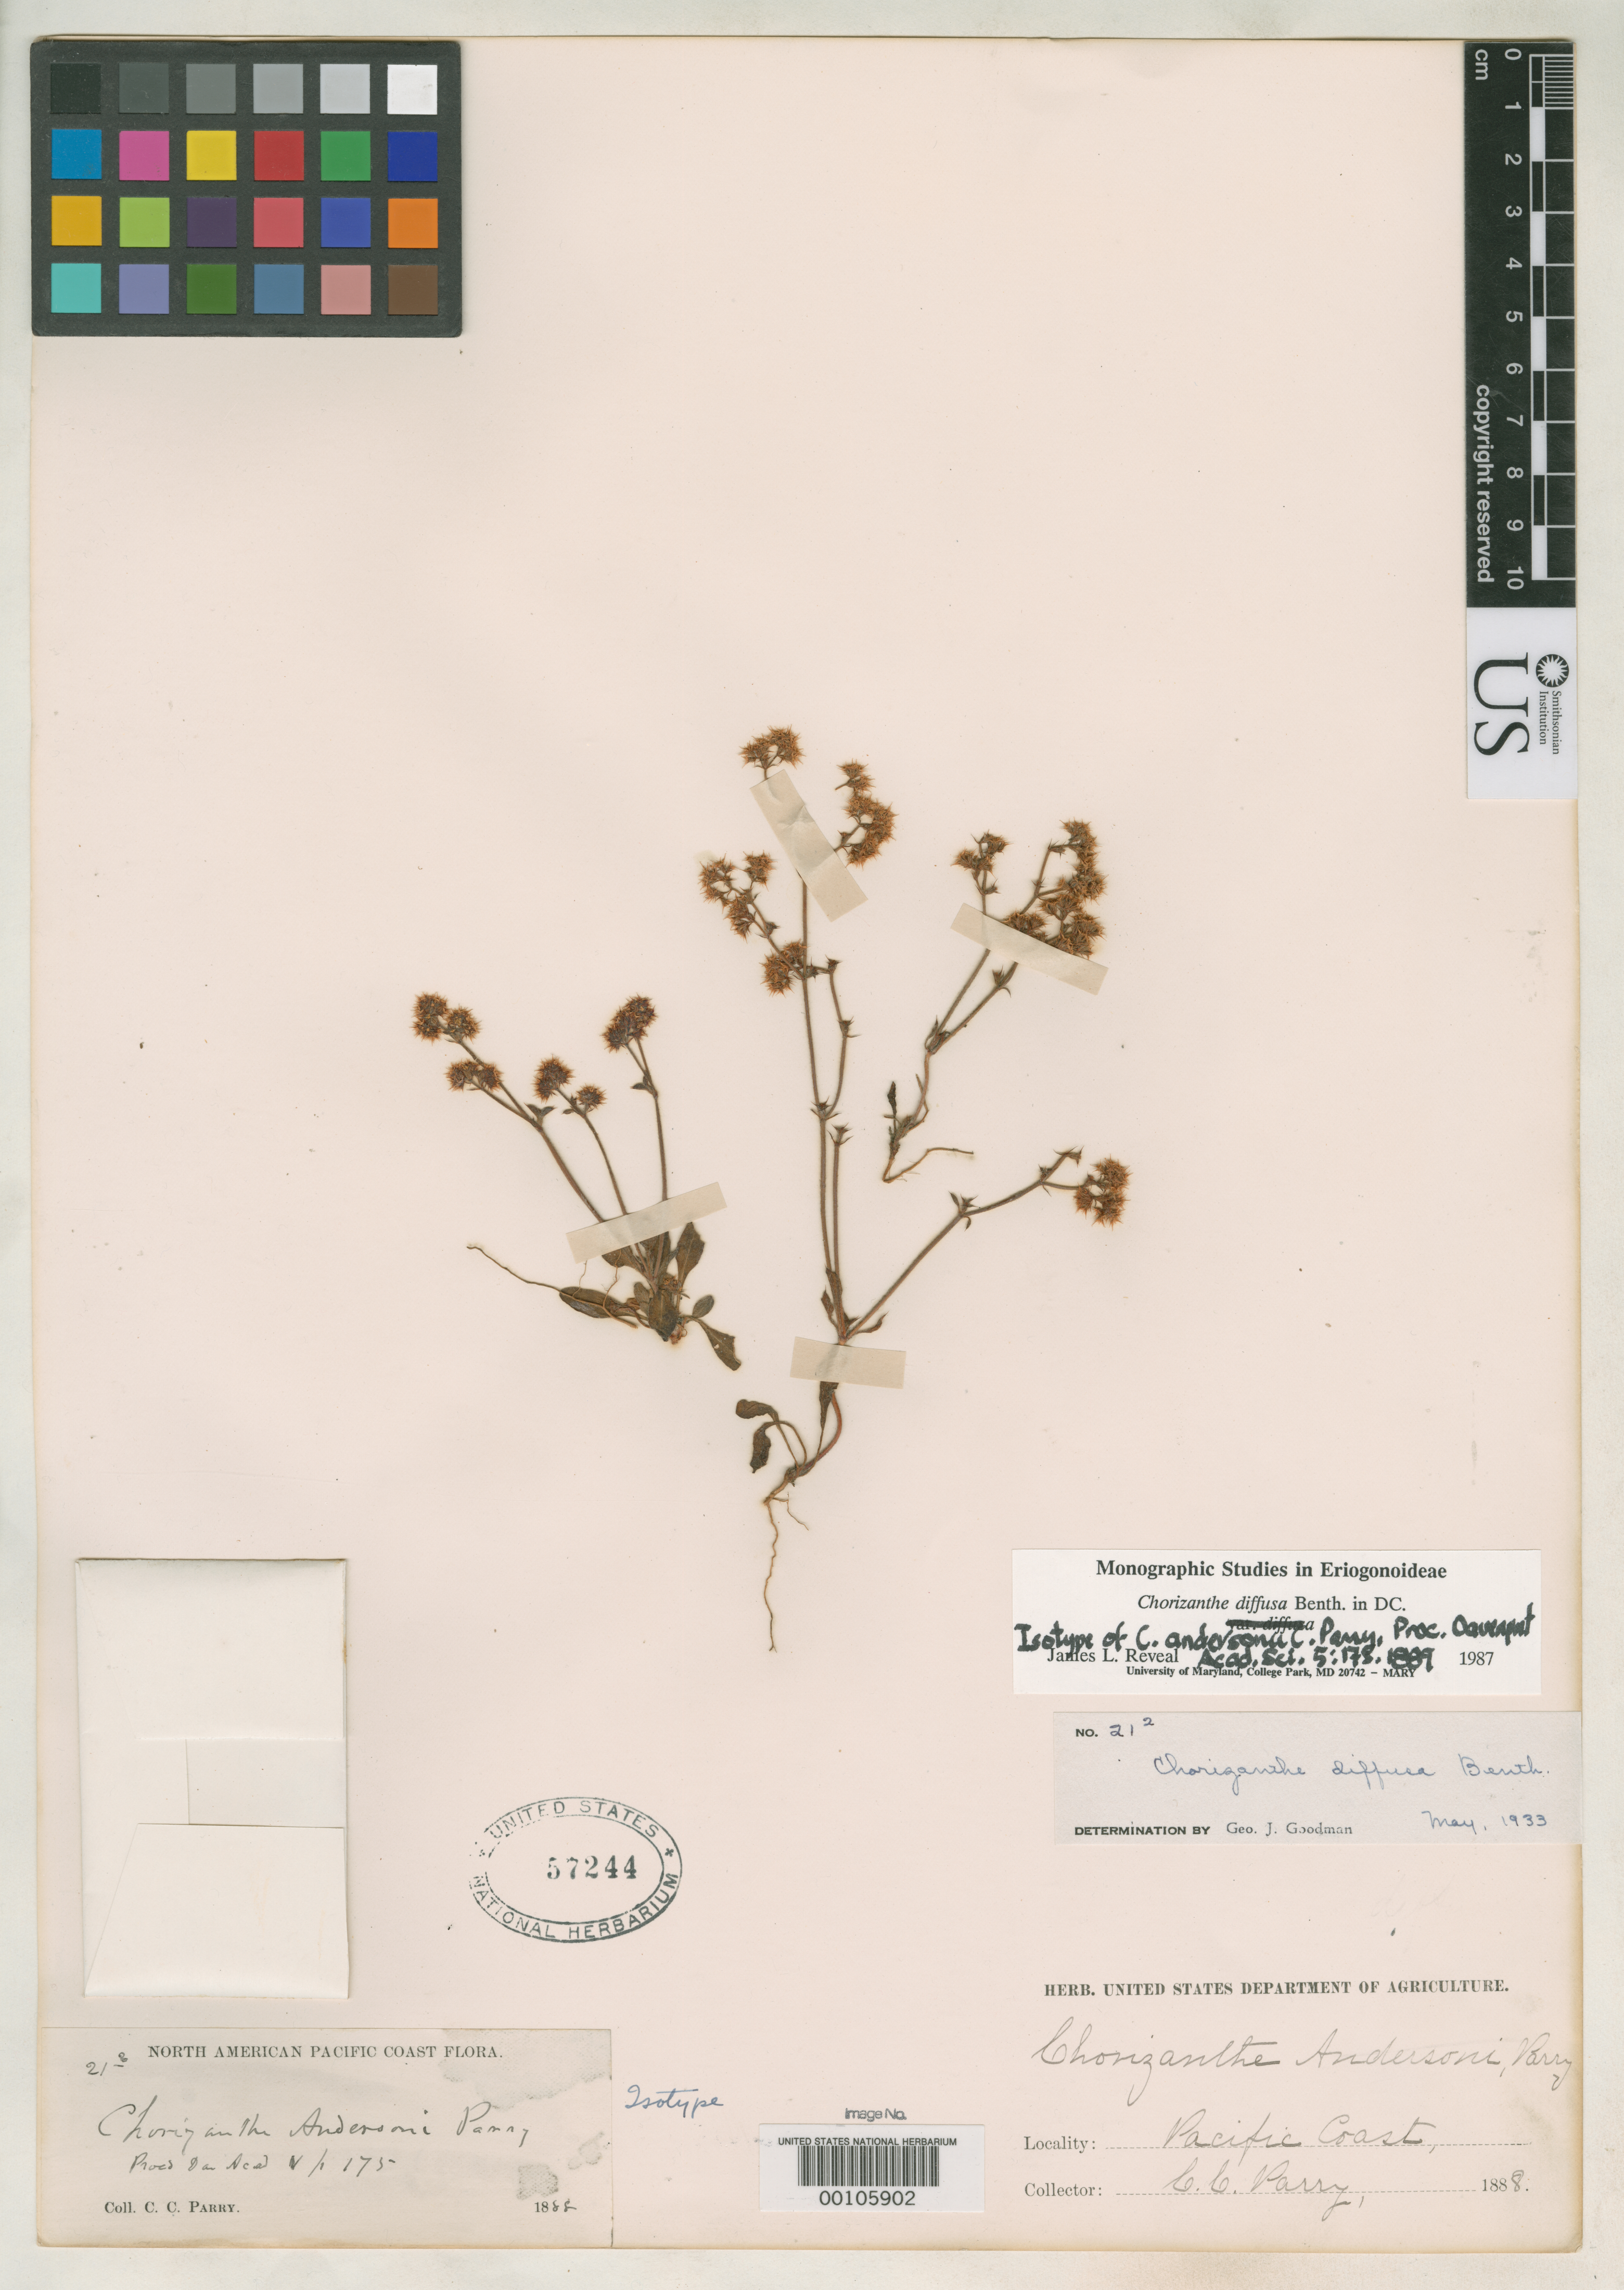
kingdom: Plantae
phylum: Tracheophyta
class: Magnoliopsida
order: Caryophyllales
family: Polygonaceae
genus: Chorizanthe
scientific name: Chorizanthe andersonii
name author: Parry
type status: Isotype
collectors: C. C. Parry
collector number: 21(2)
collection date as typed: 1888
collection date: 1888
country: United States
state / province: California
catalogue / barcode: US 57244